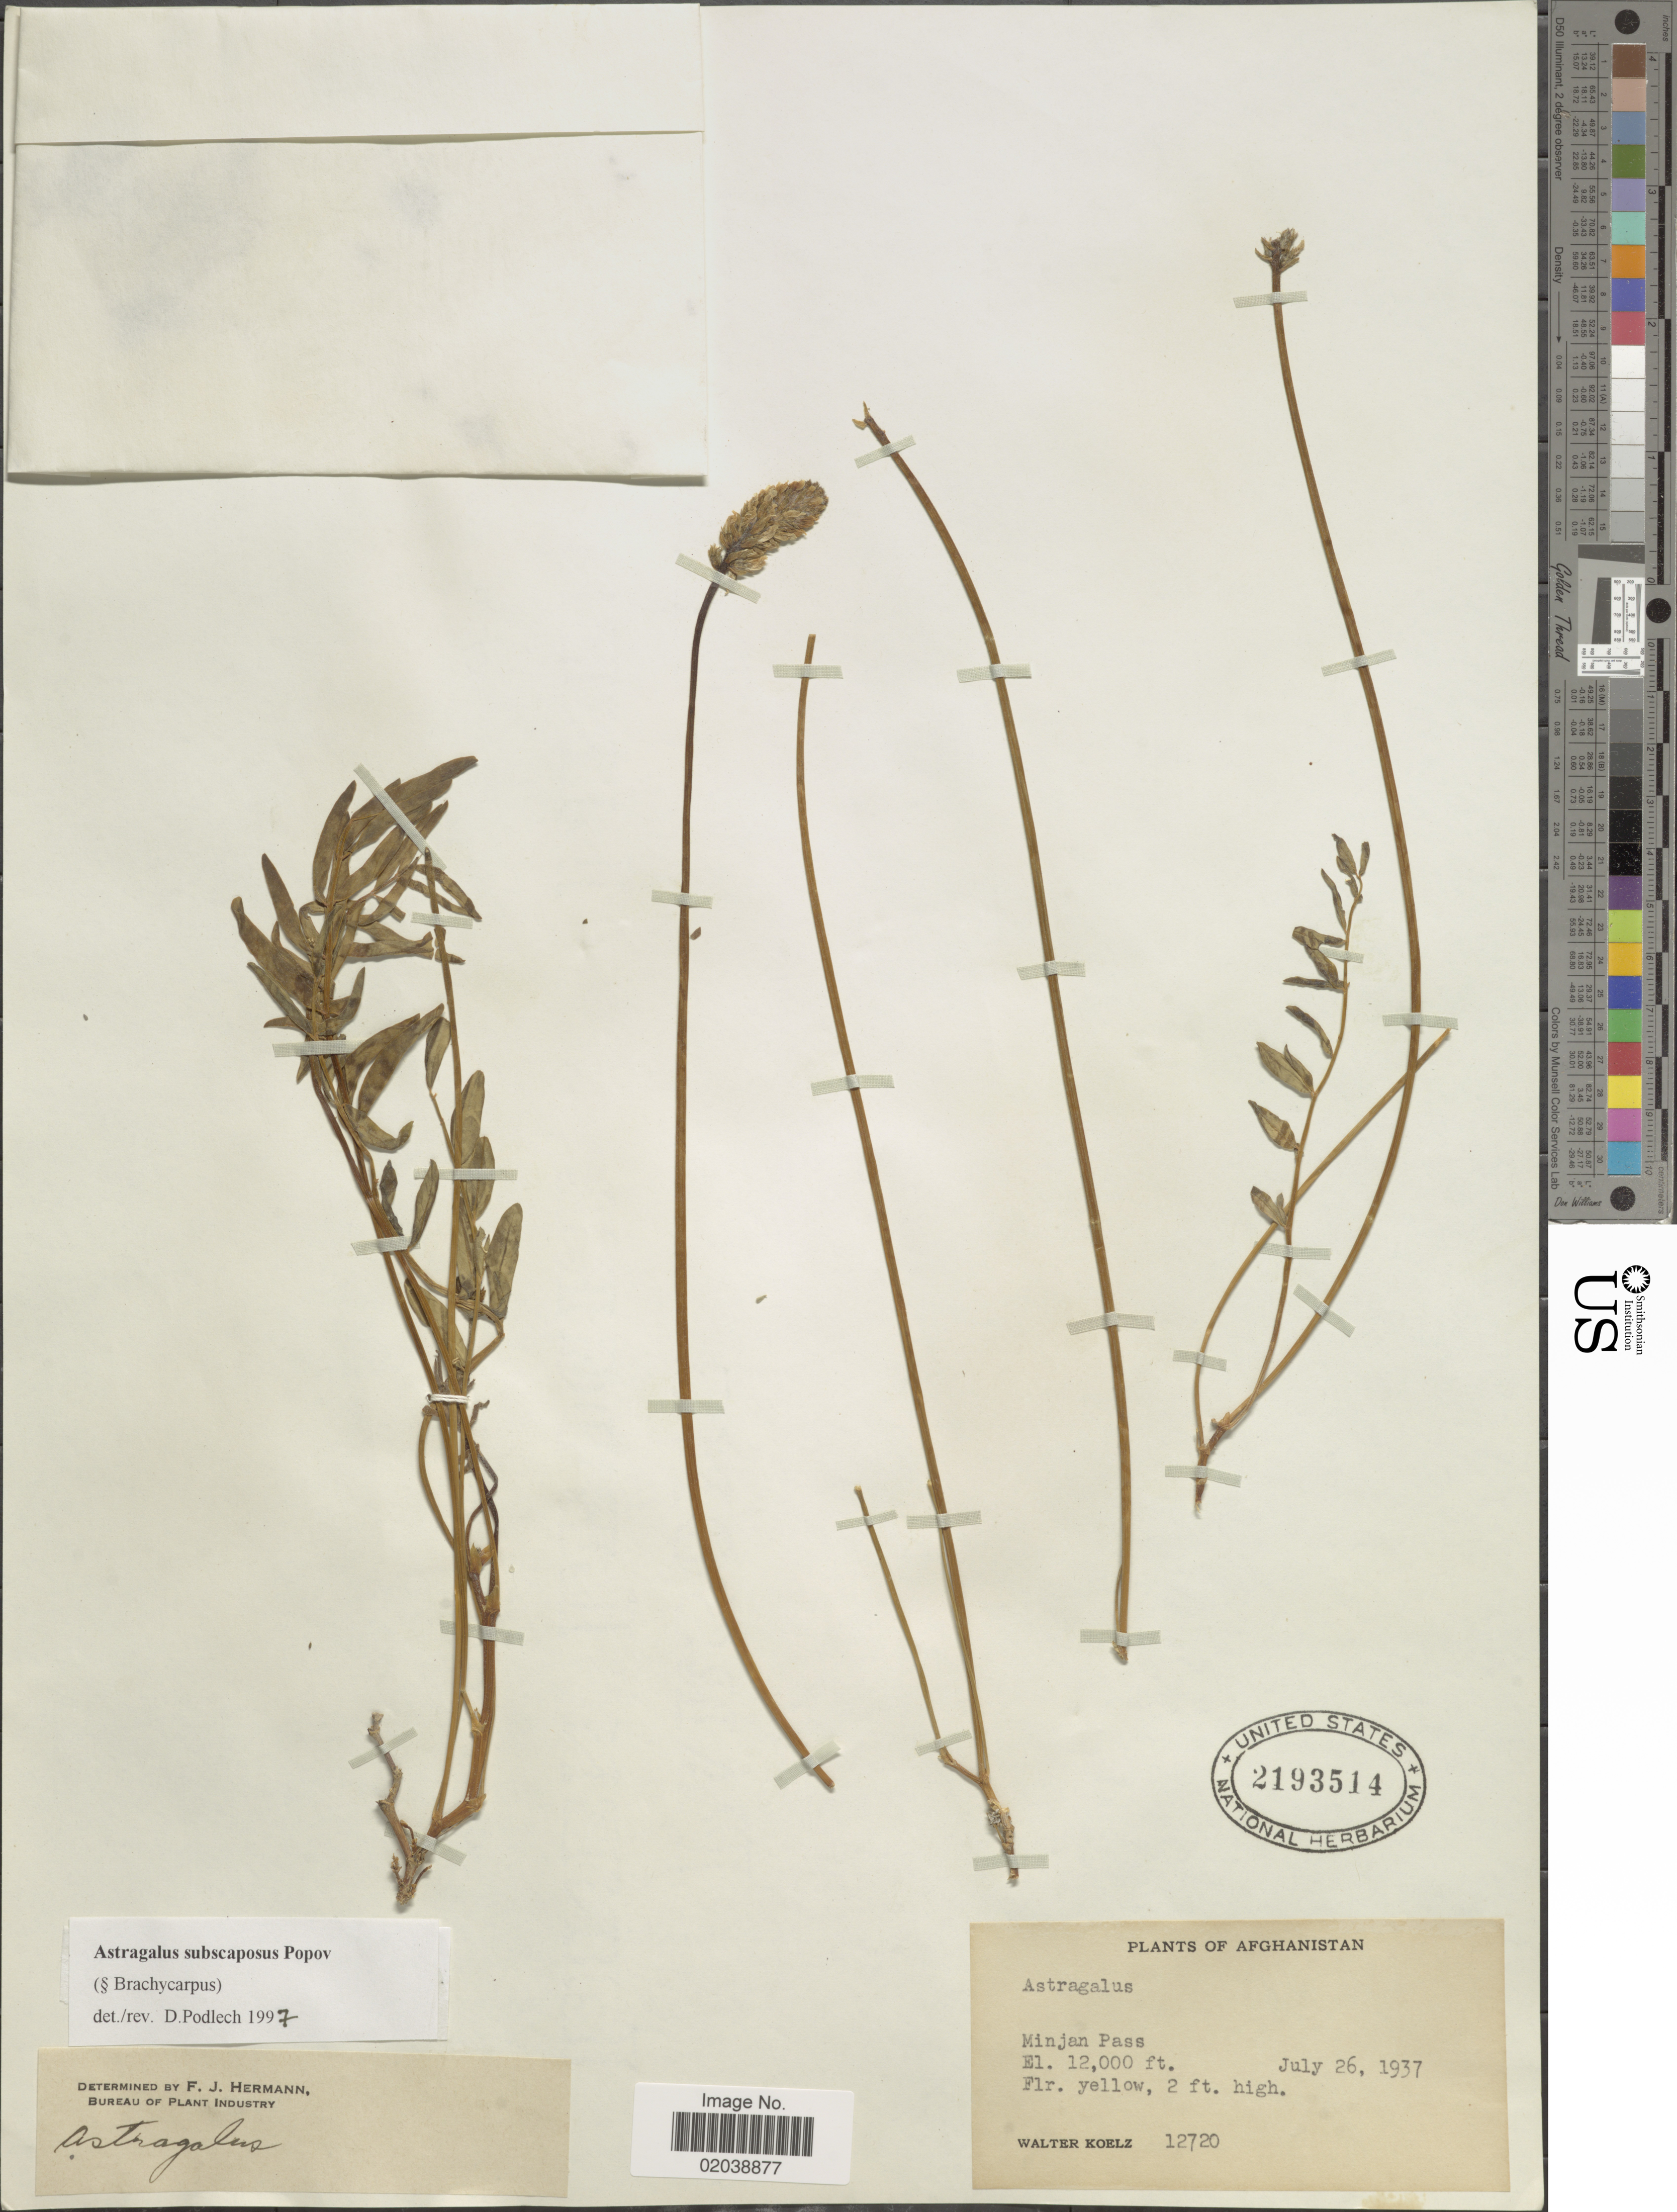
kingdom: Plantae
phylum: Tracheophyta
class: Magnoliopsida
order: Fabales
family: Fabaceae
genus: Astragalus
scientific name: Astragalus subscaposus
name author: Boriss.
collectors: W. N. Koelz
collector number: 12720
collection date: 1937-07-26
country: Afghanistan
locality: Minjan Pass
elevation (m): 3658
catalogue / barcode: US 2193514